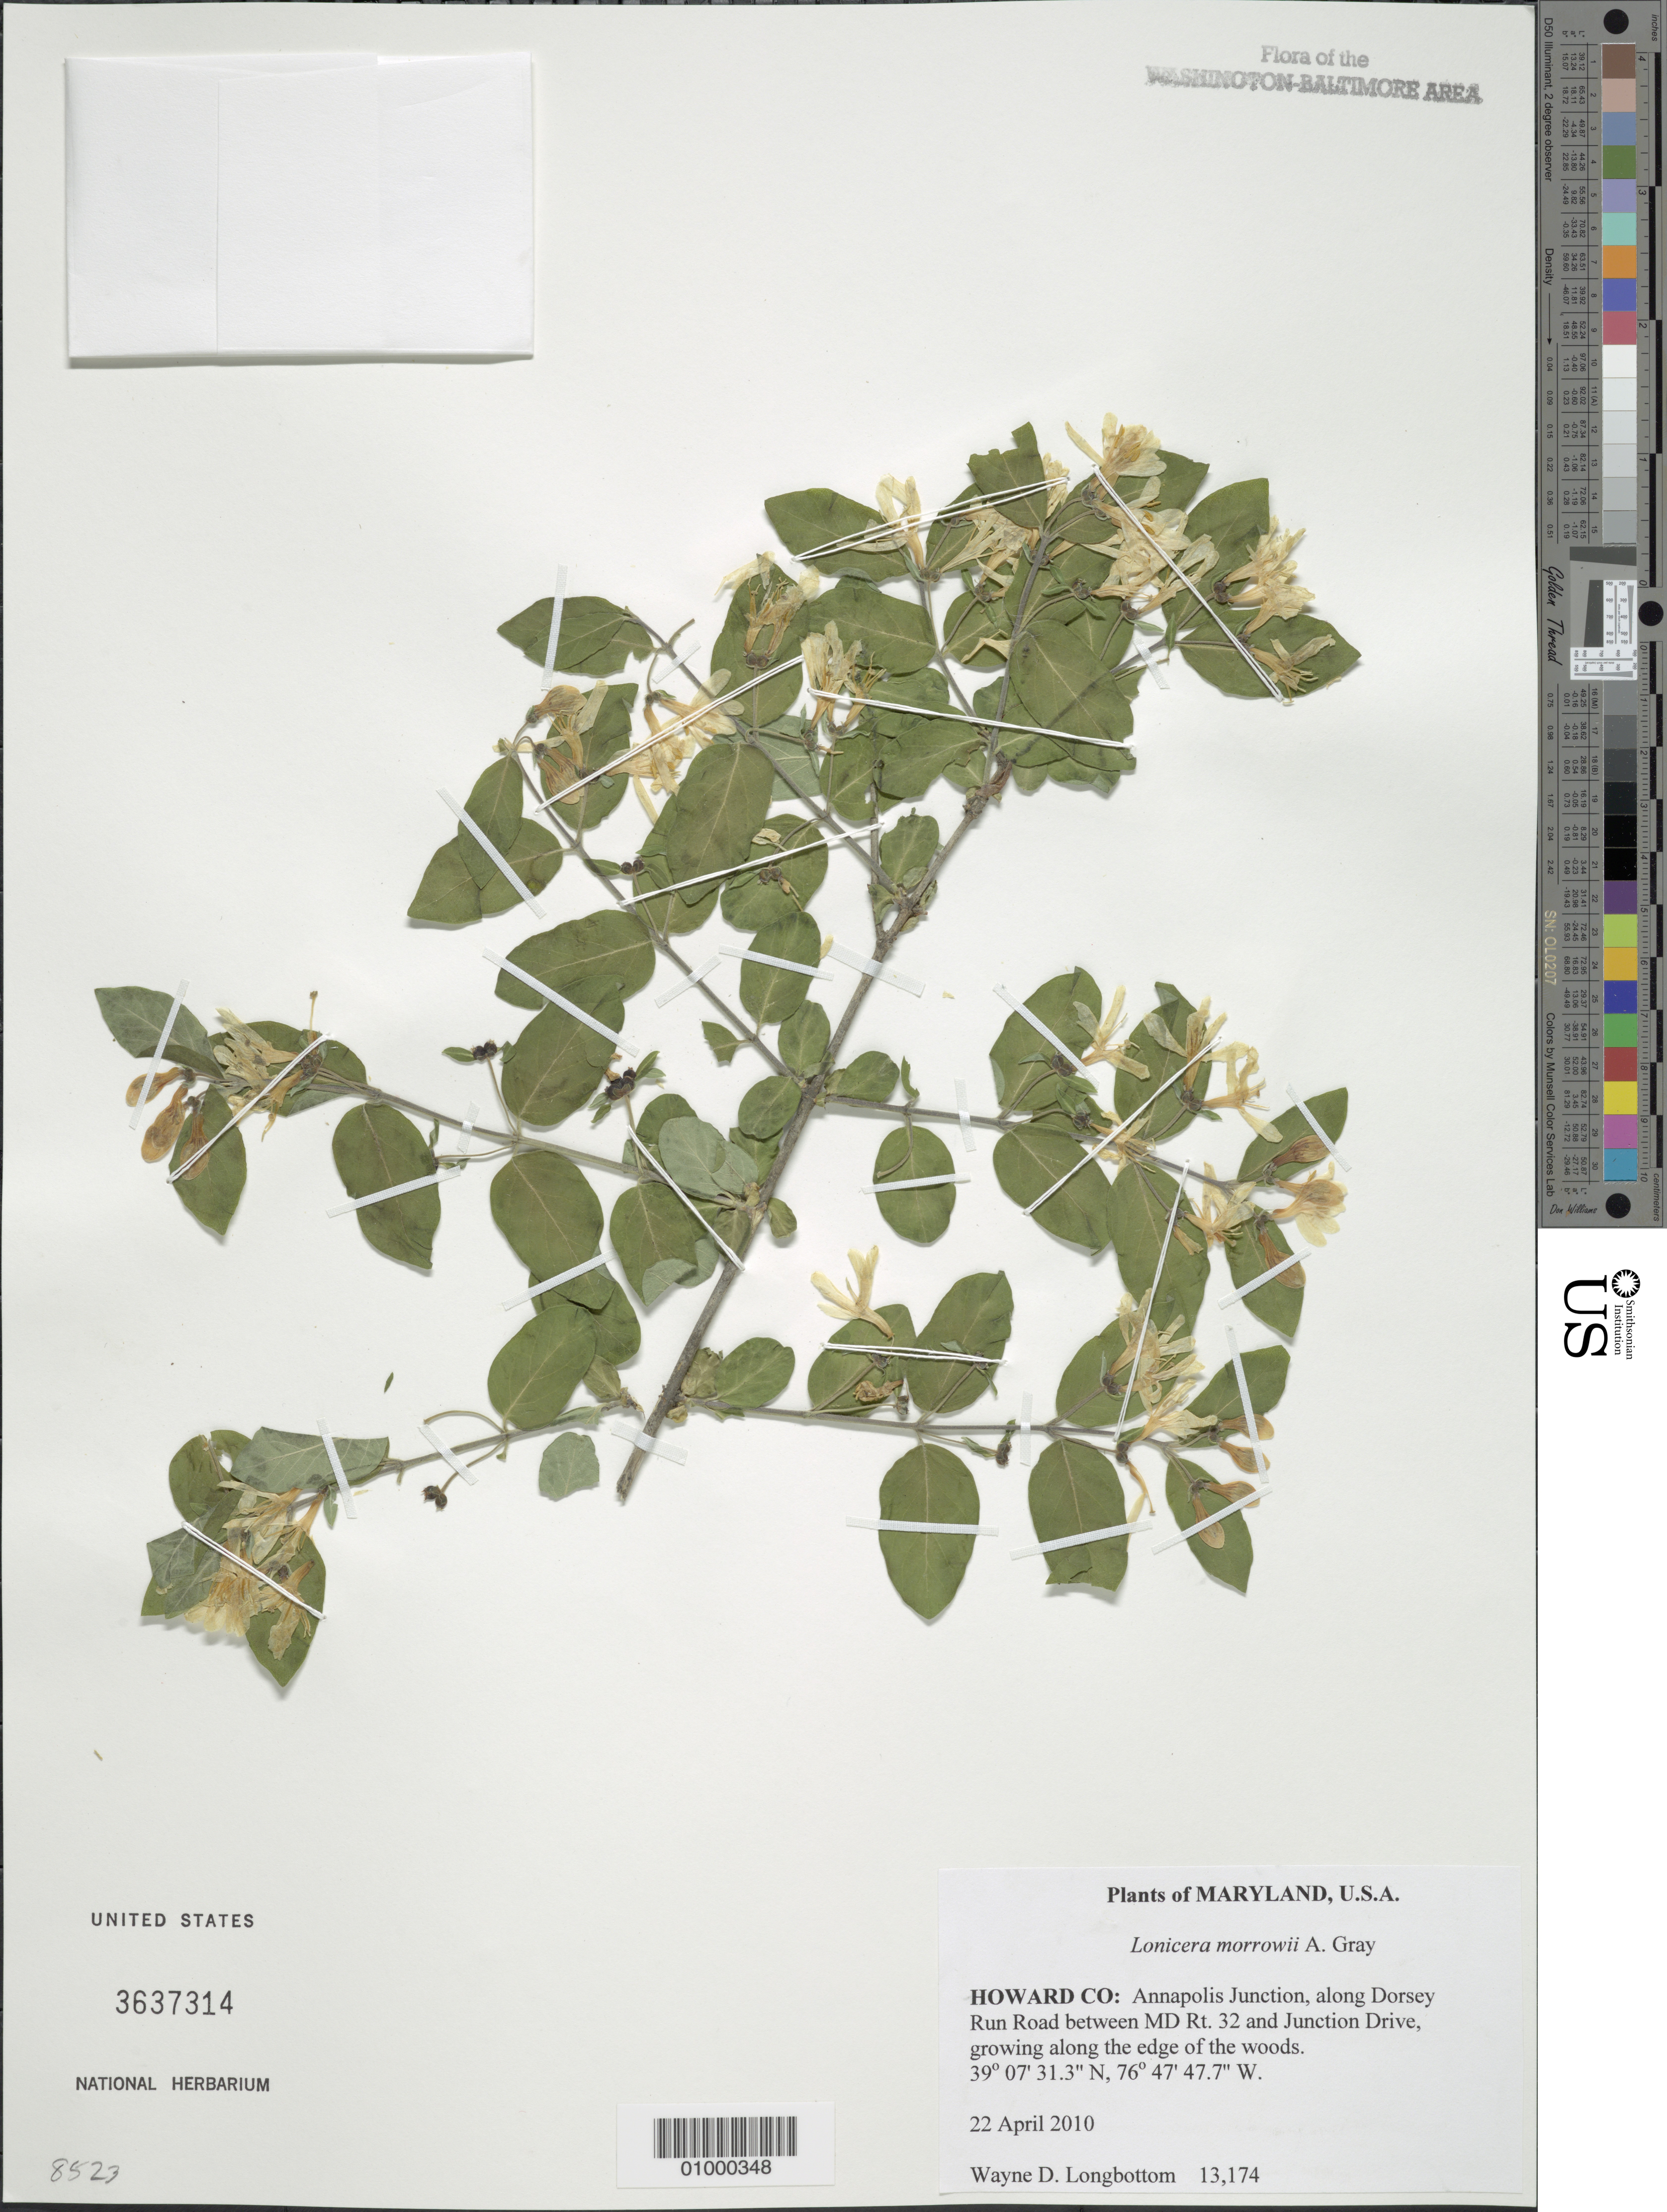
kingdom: Plantae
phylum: Tracheophyta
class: Magnoliopsida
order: Dipsacales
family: Caprifoliaceae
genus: Lonicera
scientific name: Lonicera morrowii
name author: A. Gray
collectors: W. D. Longbottom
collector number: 13174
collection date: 2010-04-22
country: United States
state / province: Maryland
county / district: Howard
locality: Annapolis Junction, along Dorsey Run Road between MD Rt. 32 and Junction Drive, growing along the edge of the woods.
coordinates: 39 07 31.3 N, 76 47 47.7 W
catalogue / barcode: US 3637314